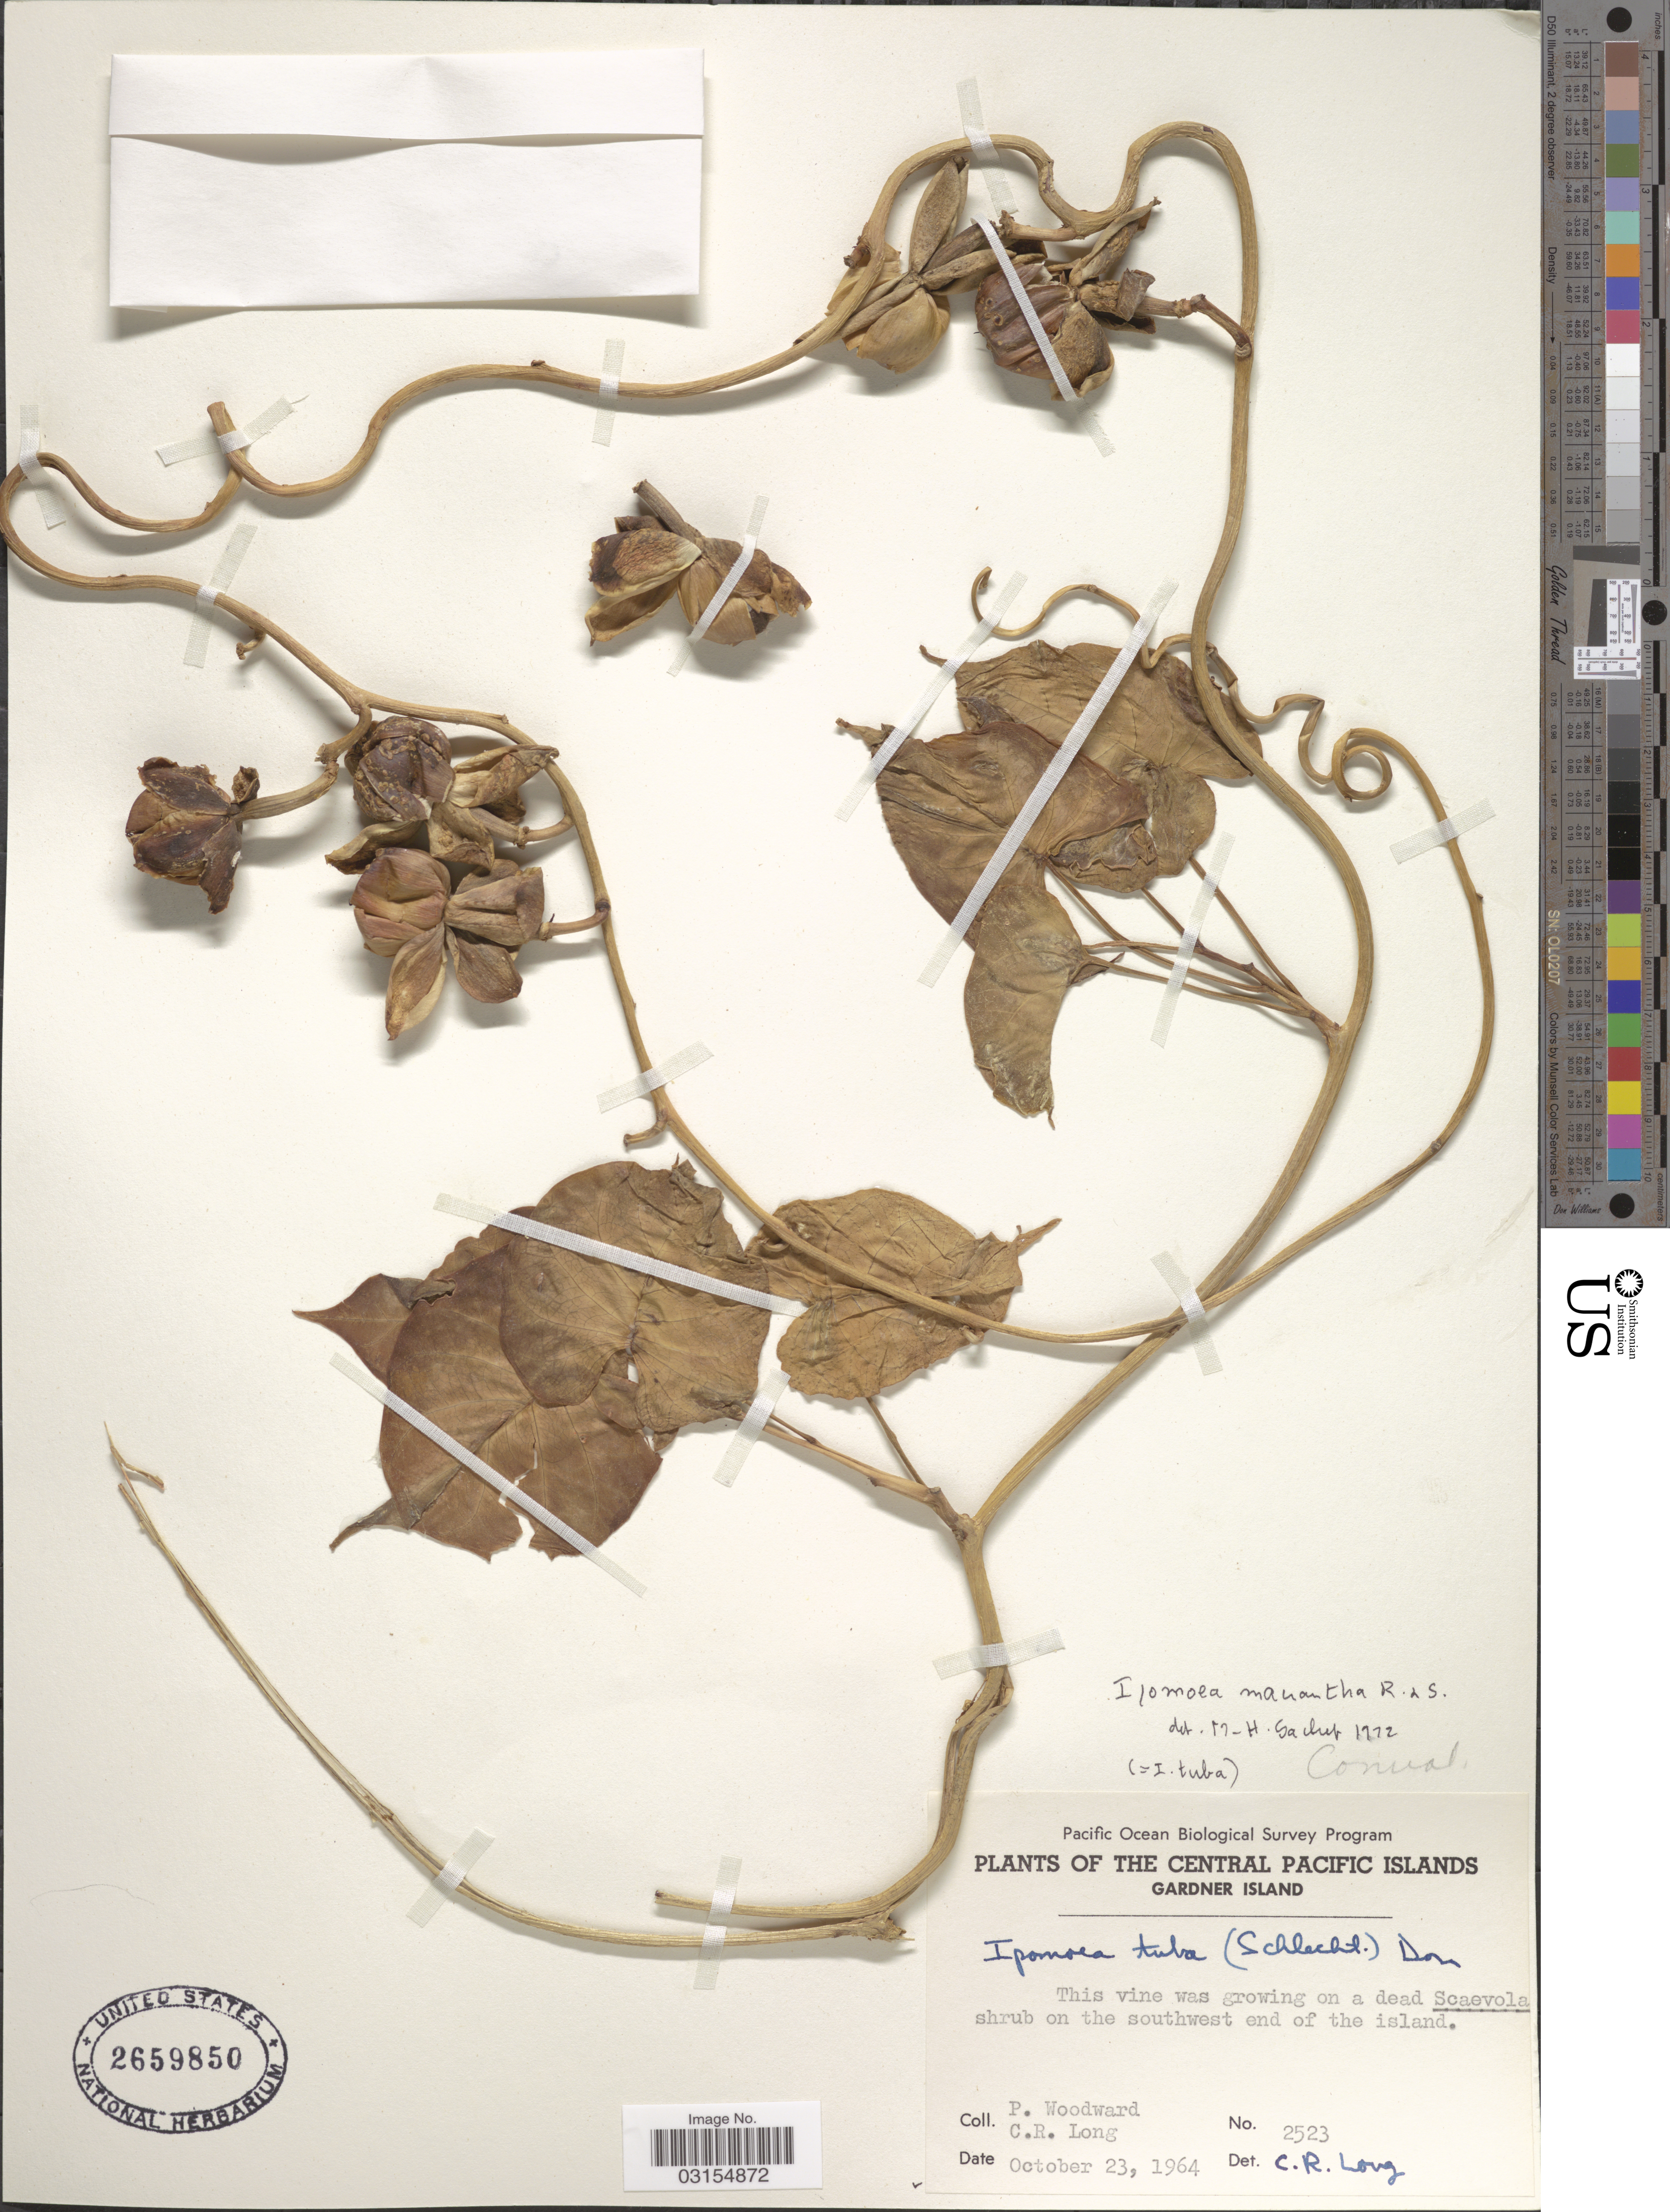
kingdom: Plantae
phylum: Tracheophyta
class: Magnoliopsida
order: Solanales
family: Convolvulaceae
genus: Ipomoea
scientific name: Ipomoea violacea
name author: L.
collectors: P. Woodward & C. R. Long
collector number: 2523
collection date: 1964-10-23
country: Kiribati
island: Nikumaroro [Gardner] Atoll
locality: The Central Pacific Islands. Gardner Island. Shrub on the southwest end of the island.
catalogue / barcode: US 2659850